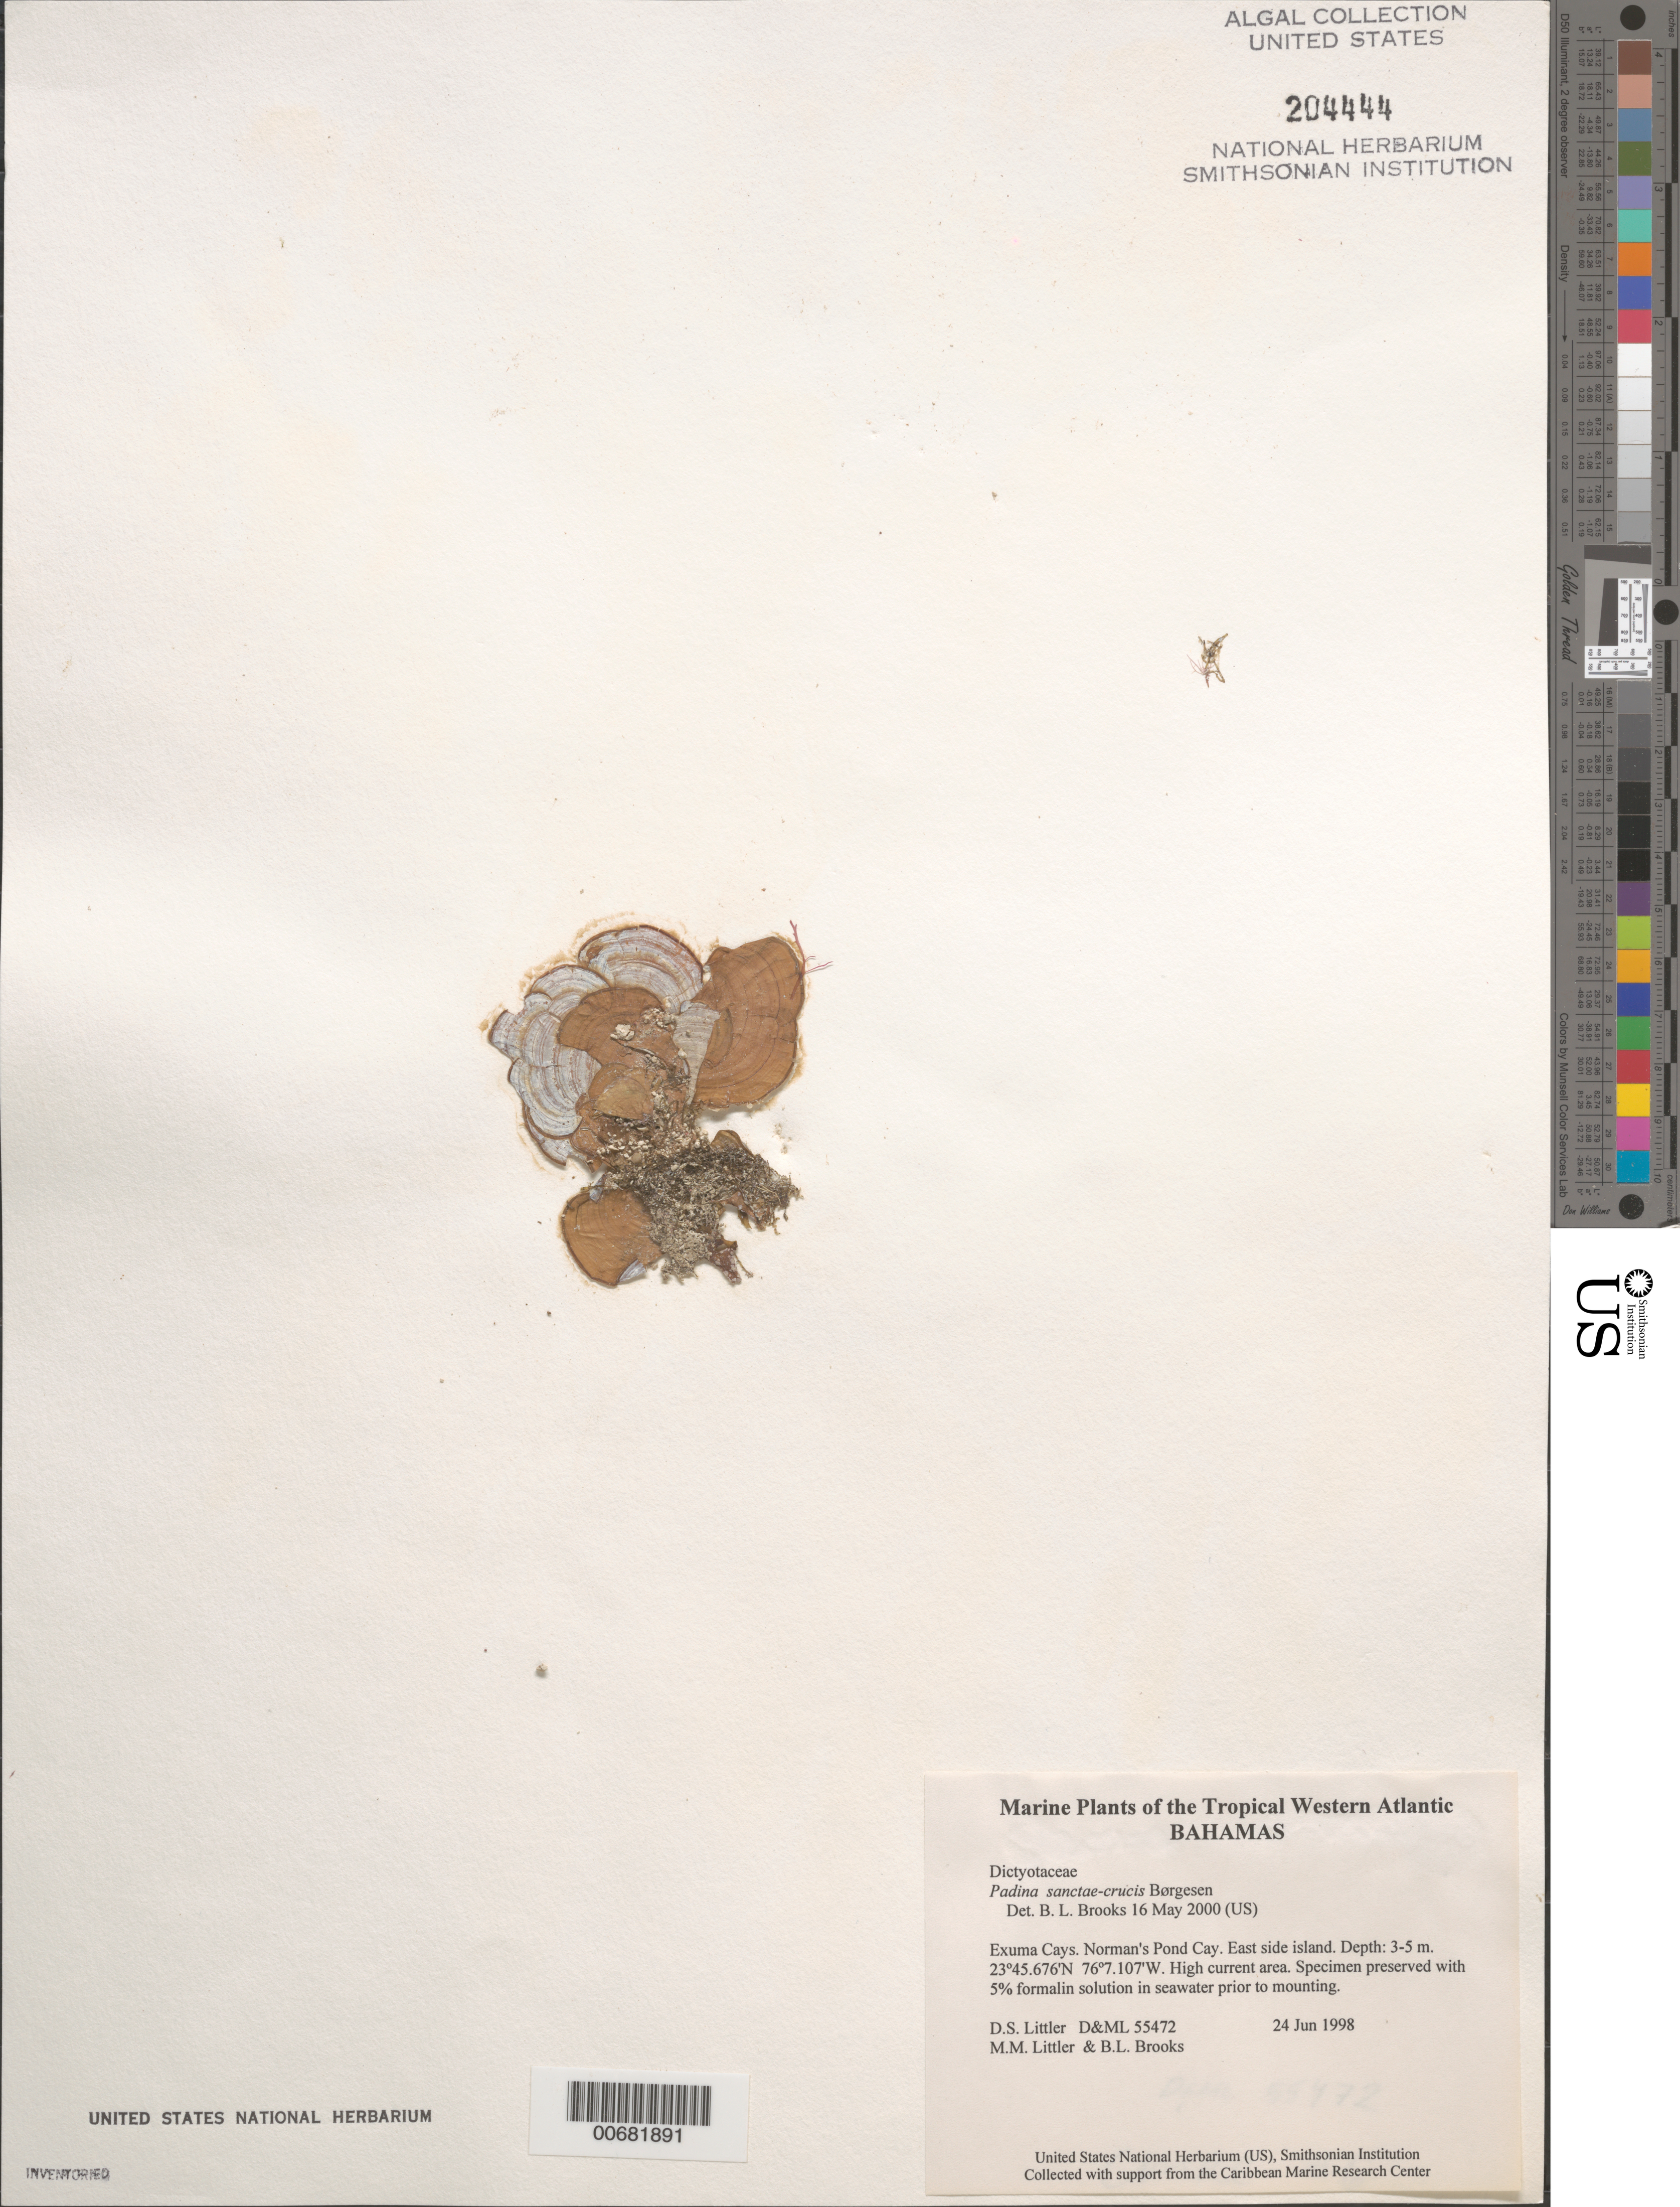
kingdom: Chromista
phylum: Ochrophyta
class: Phaeophyceae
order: Dictyotales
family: Dictyotaceae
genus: Padina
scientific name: Padina sanctae-crucis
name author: Børgesen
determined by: Brooks, B. L., (BOT), Smithsonian Institution - National Museum of Natural History (UNITED STATES)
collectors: D. S. Littler, M. M. Littler & B. Brooks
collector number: D&ML 55472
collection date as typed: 24 Jun 1998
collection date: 1998-06-24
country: Bahamas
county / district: Exuma District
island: Norman's Pond Cay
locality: East side of island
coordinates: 23 45.676' N, 76 7.107' W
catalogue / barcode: US 204444